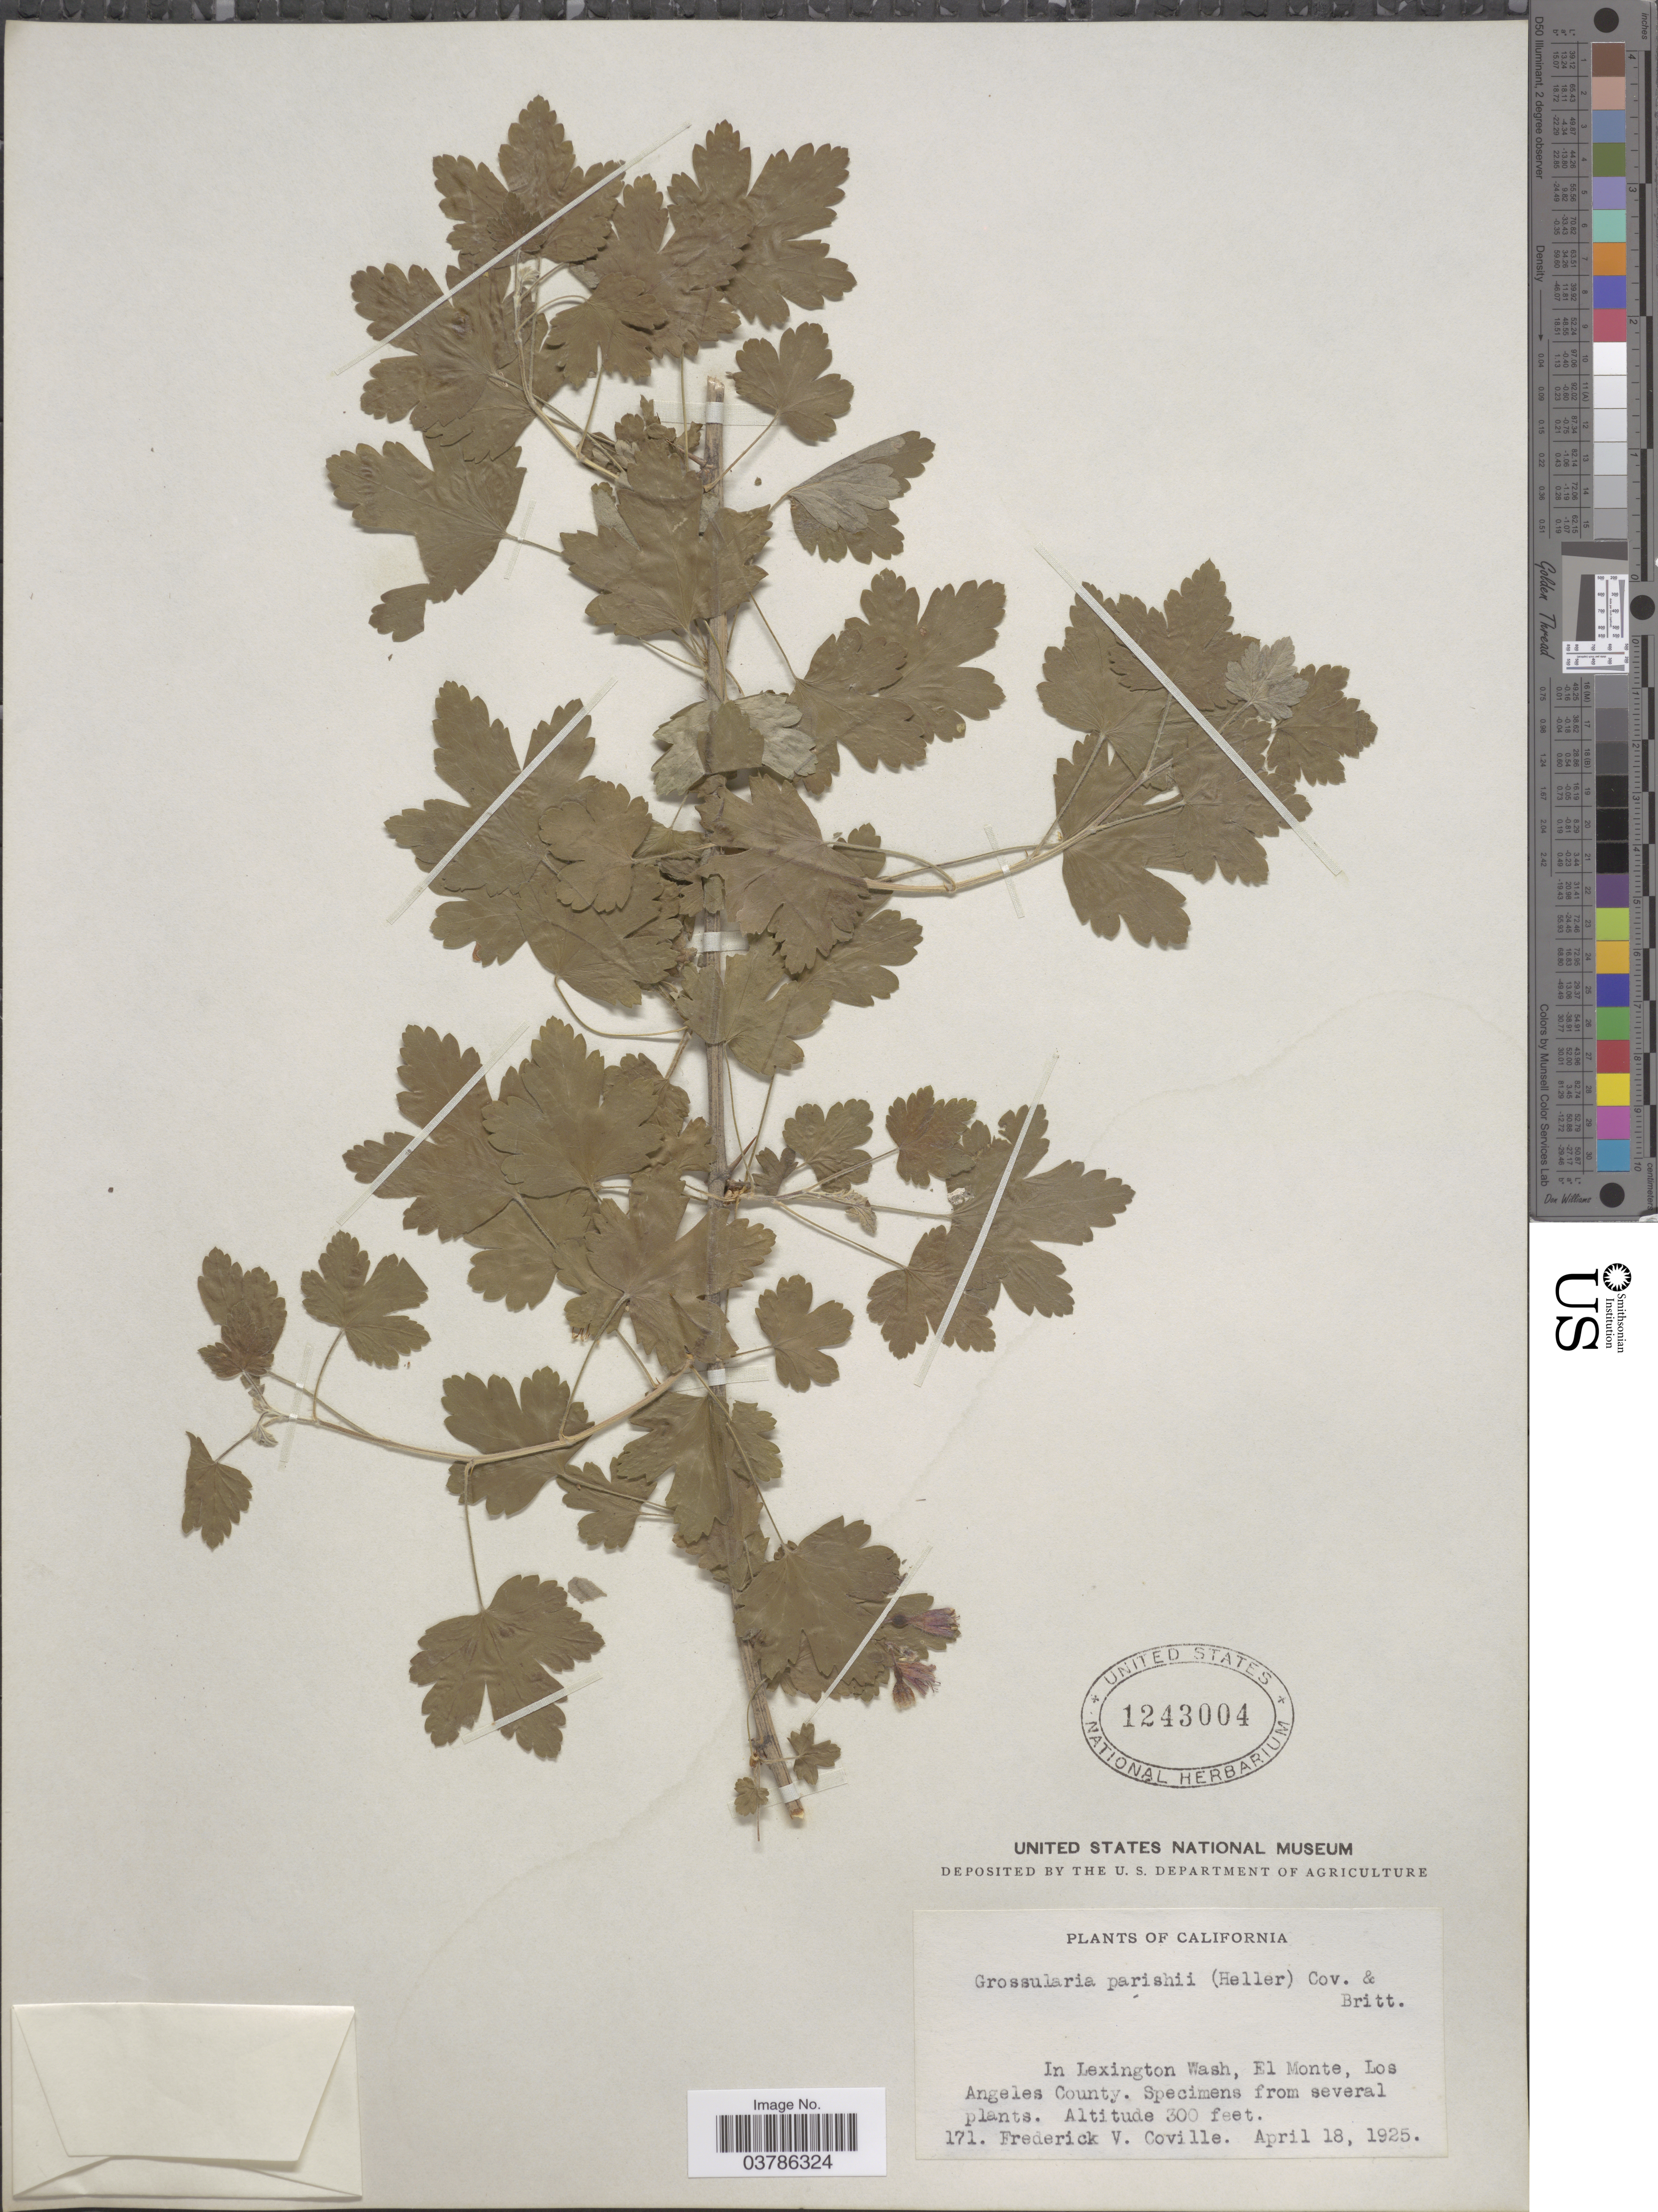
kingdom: Plantae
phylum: Tracheophyta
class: Magnoliopsida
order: Saxifragales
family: Grossulariaceae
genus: Ribes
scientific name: Ribes divaricatum var. parishii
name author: (A. Heller) Jeps.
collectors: F. V. Coville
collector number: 171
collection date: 1925-04-18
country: United States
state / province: California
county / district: Los Angeles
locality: In Lexington Wash, El Monte, Los Angeles County.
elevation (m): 91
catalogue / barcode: US 1243004